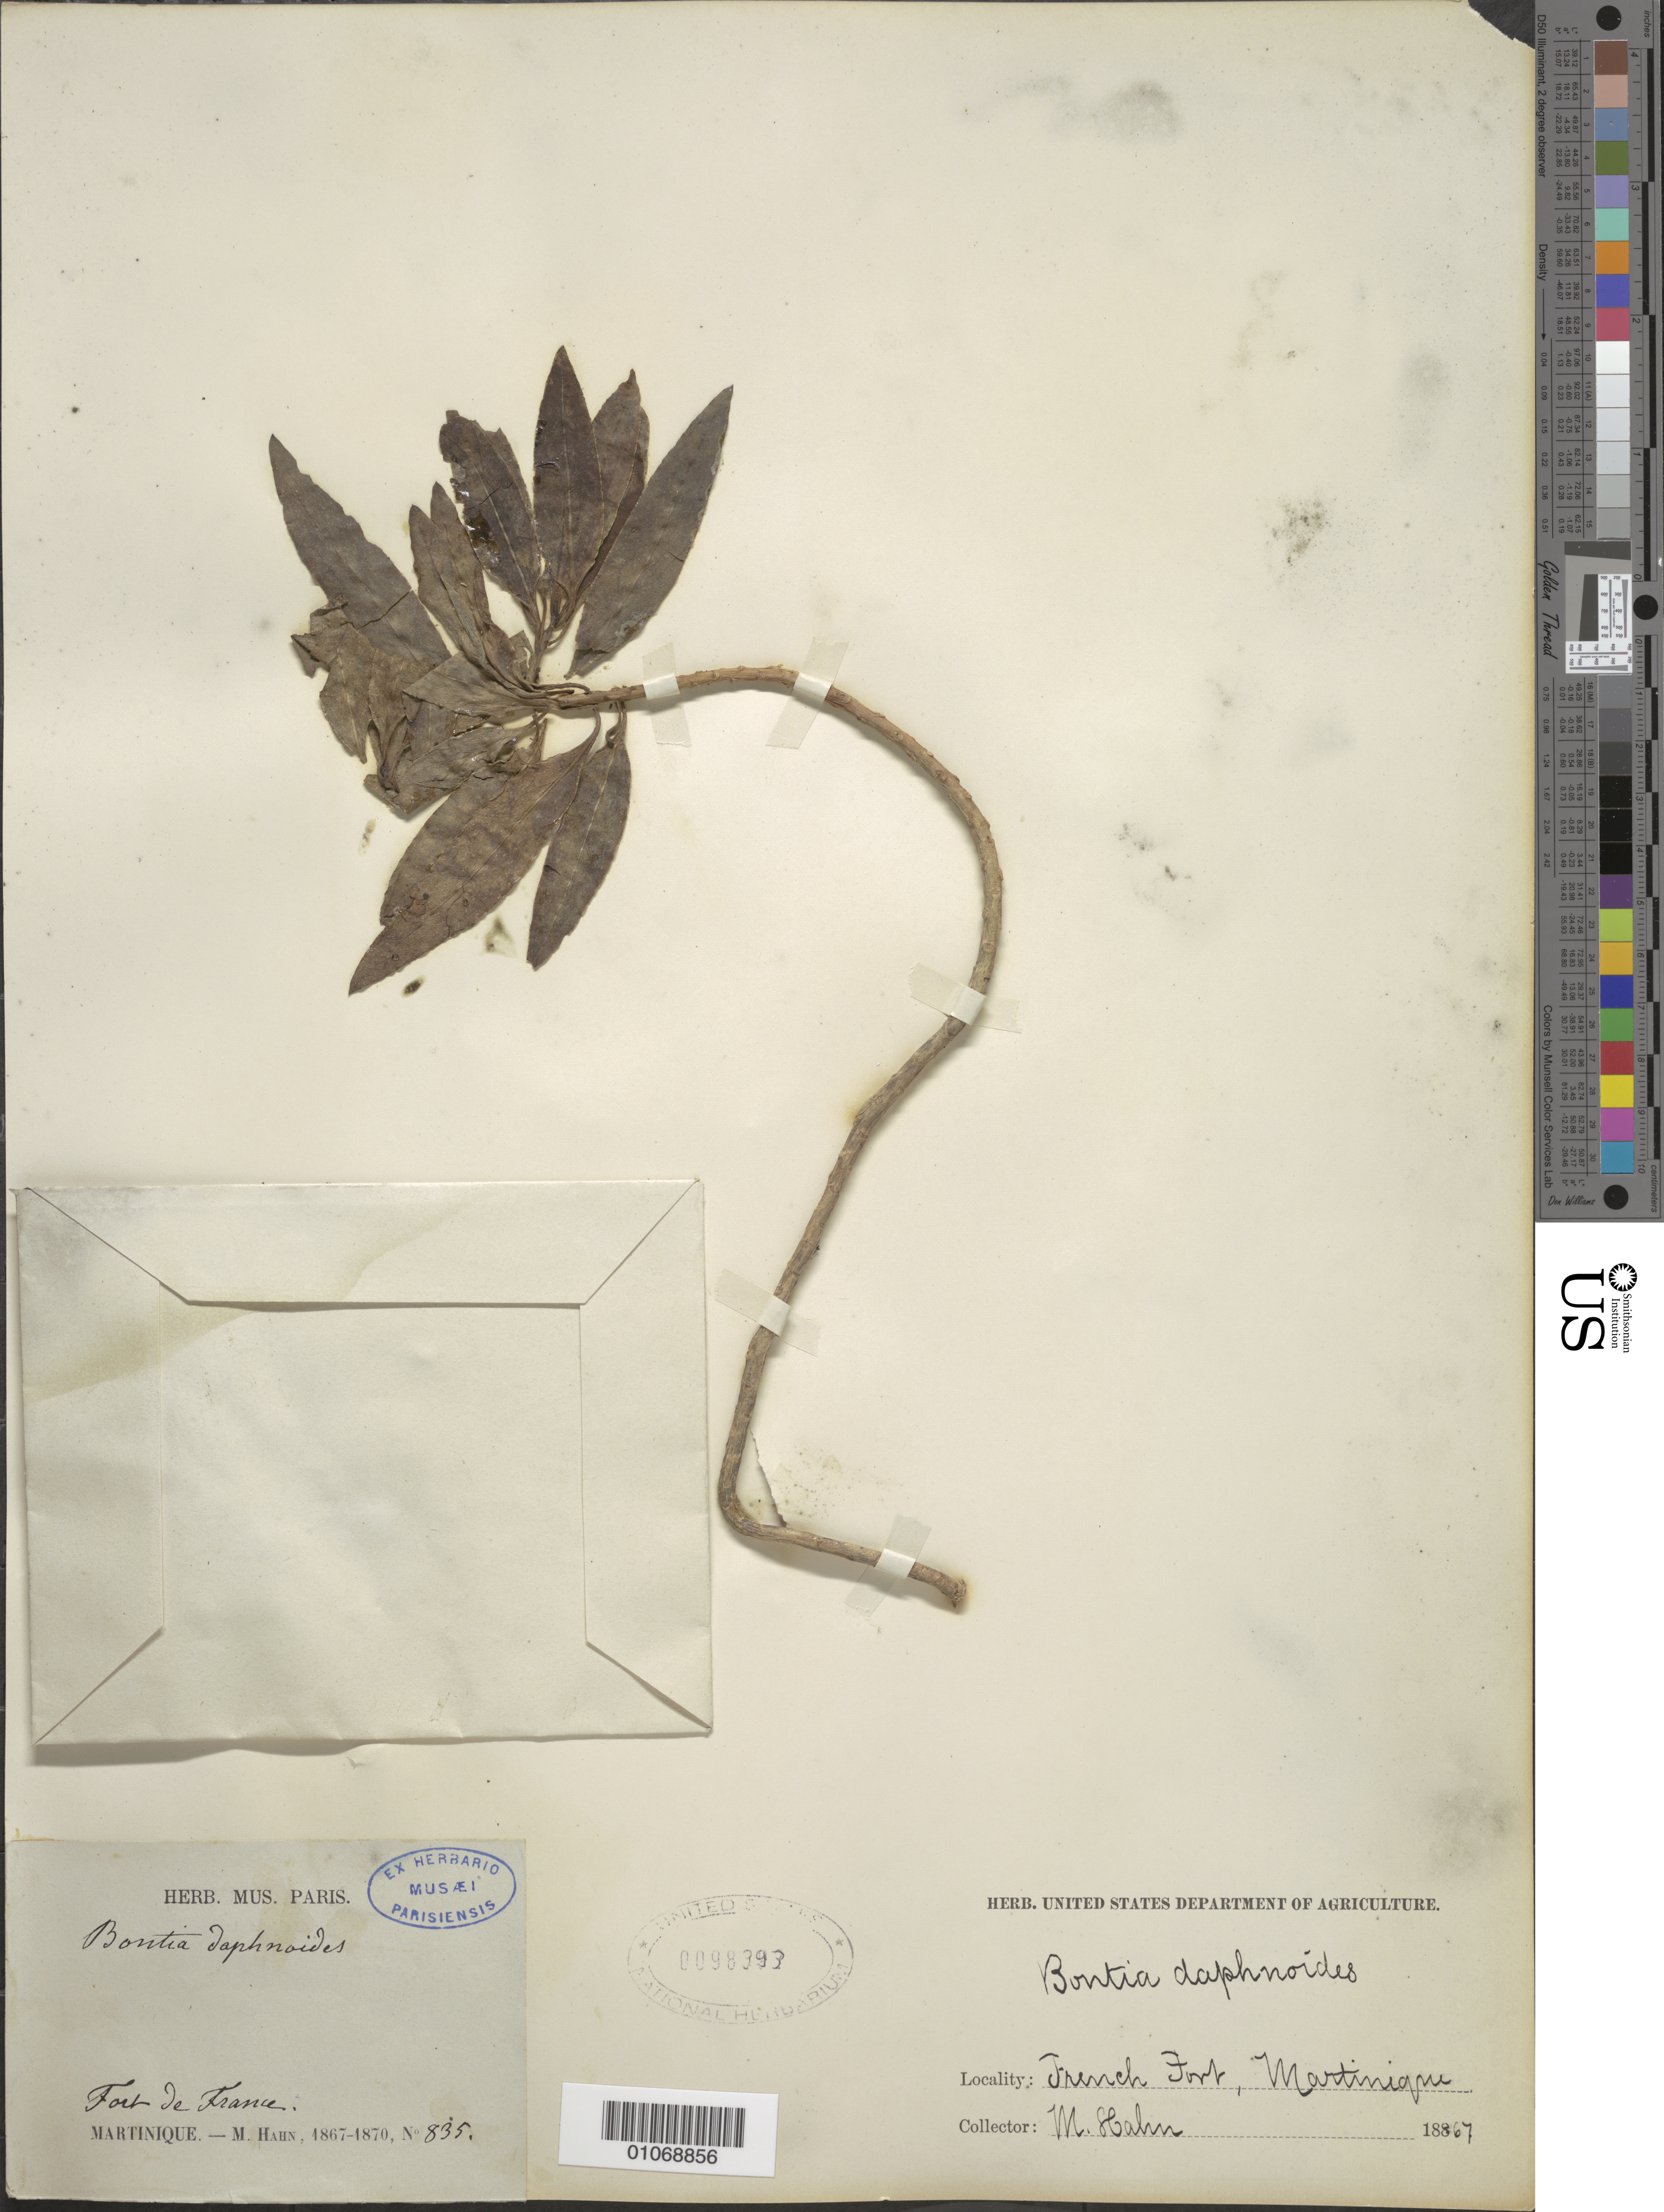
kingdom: Plantae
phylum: Tracheophyta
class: Magnoliopsida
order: Lamiales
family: Scrophulariaceae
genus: Bontia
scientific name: Bontia daphnoides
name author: L.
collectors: M. Hahn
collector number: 835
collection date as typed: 01 Jan 1867 to 31 Dec 1867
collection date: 1867-01-01/1867-12-31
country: Martinique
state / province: Fort-de-France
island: Martinique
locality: Fort de France.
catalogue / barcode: US 98393